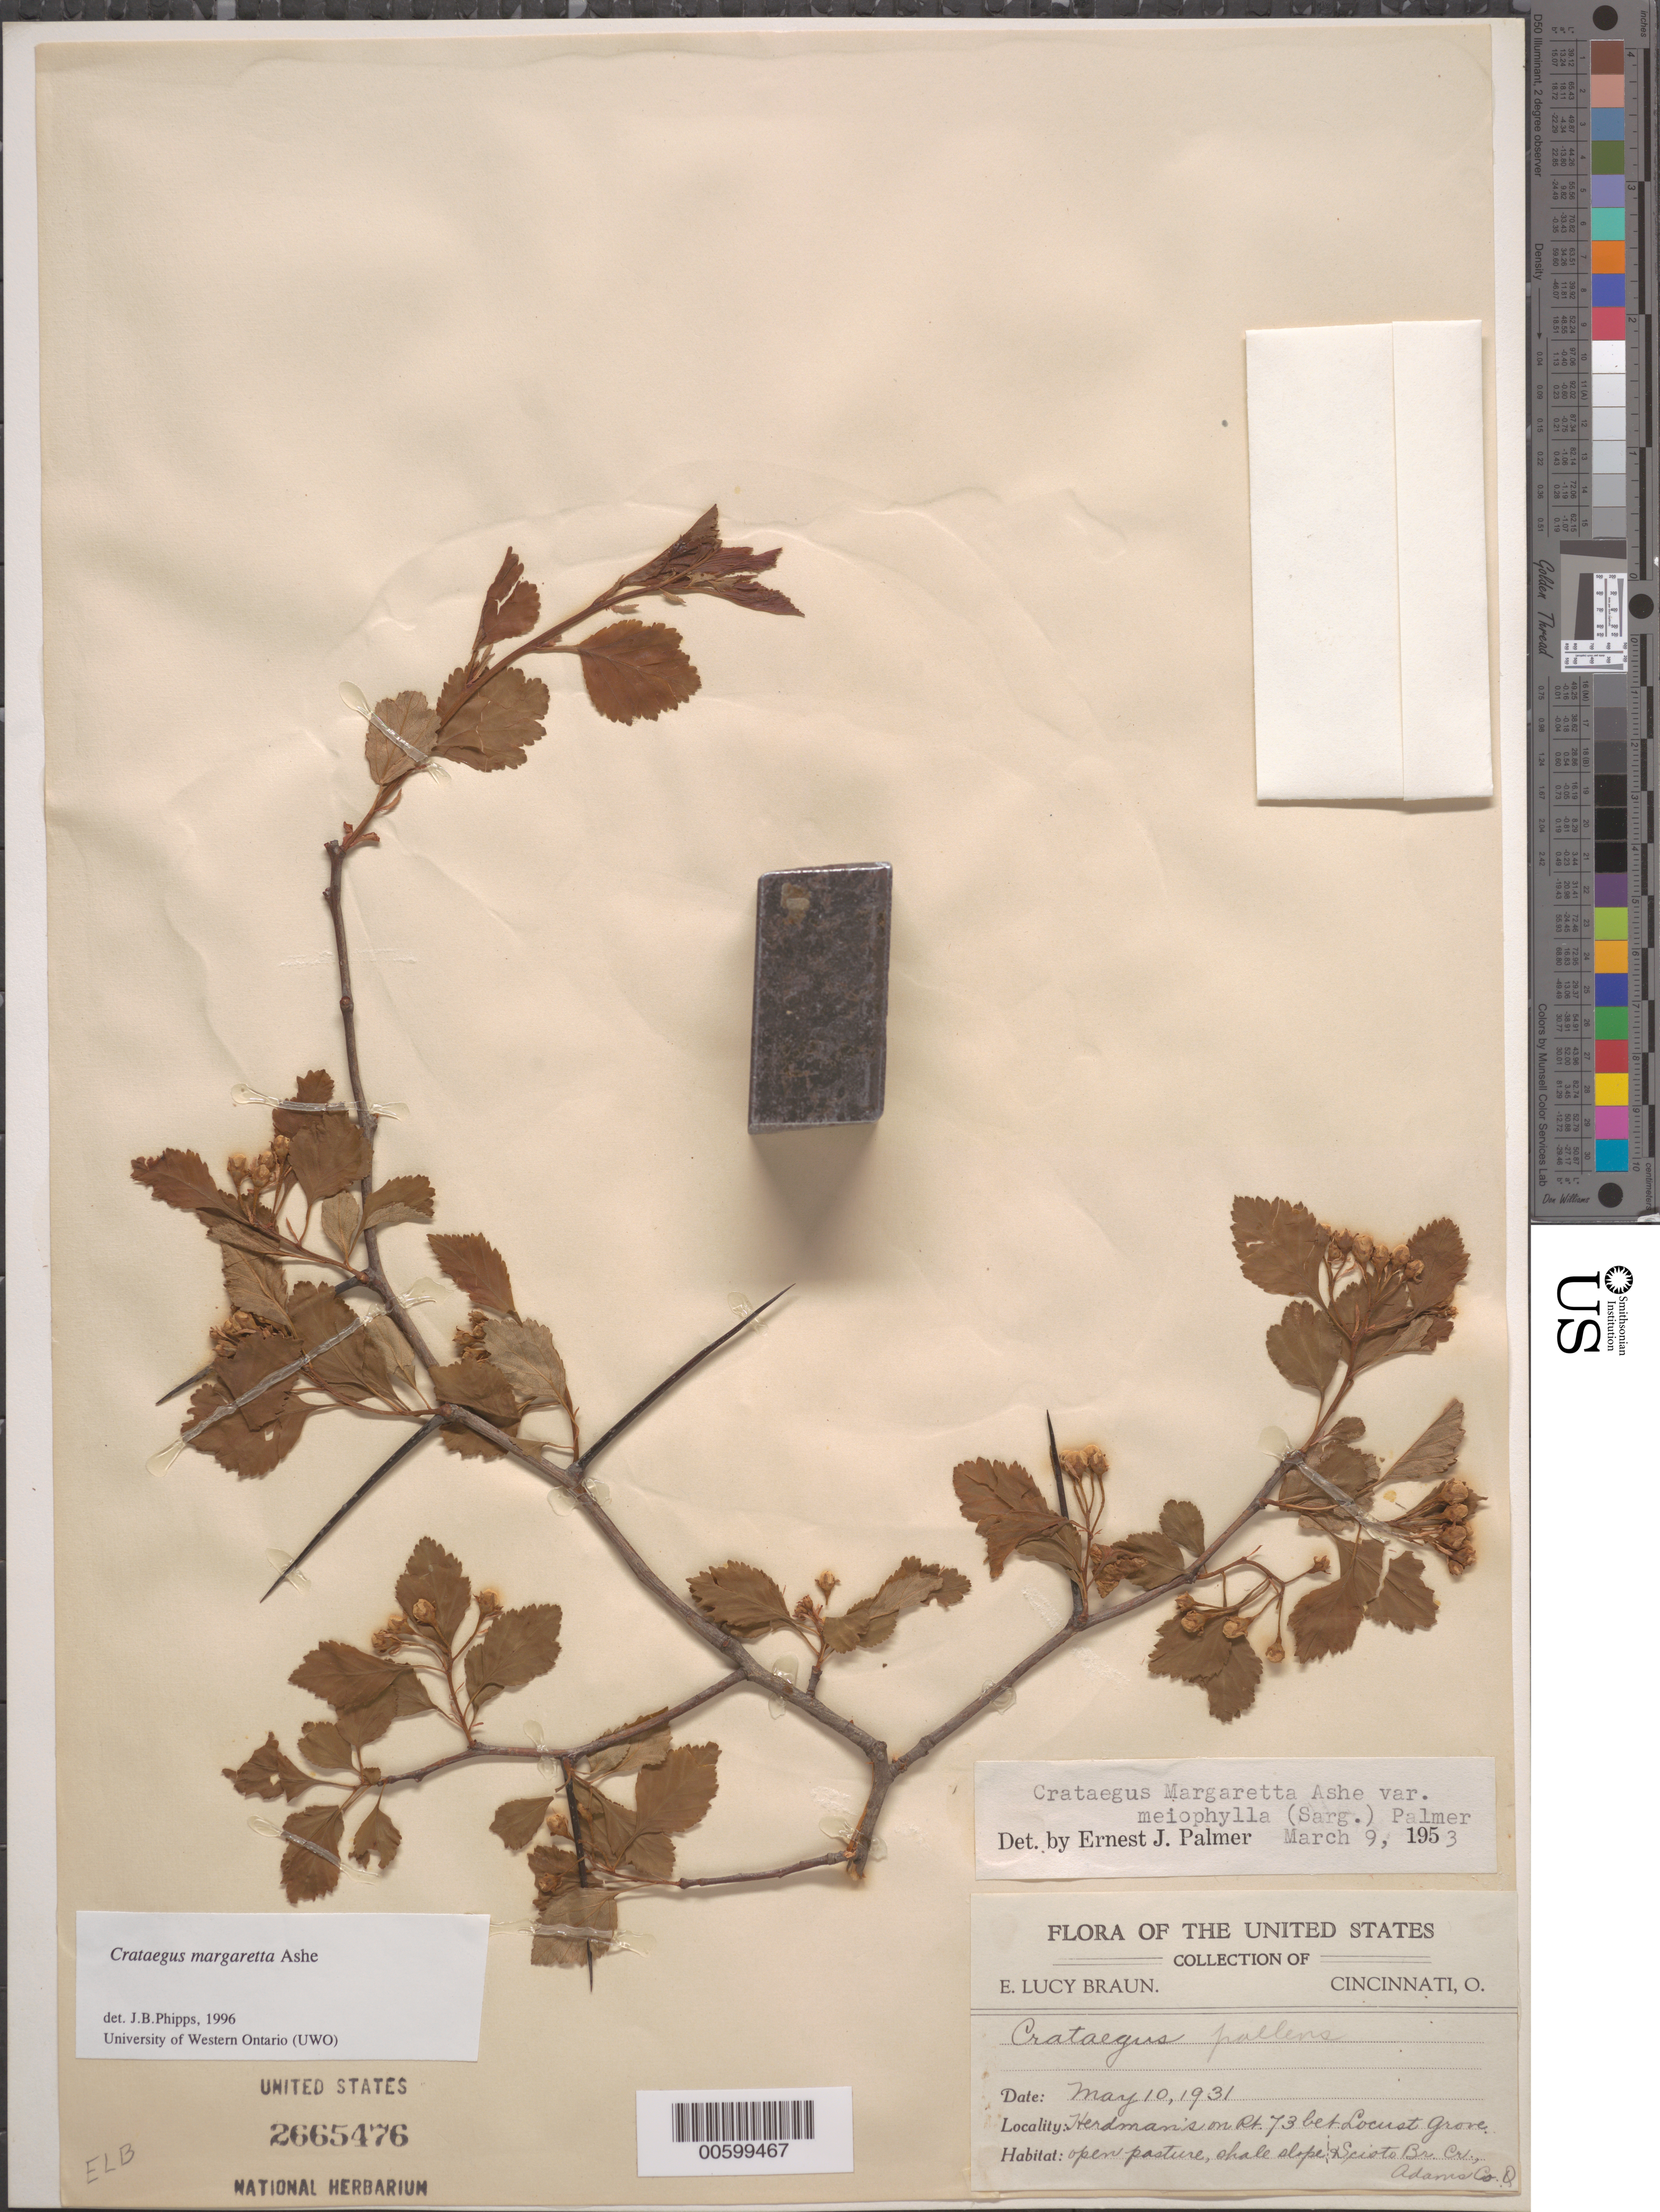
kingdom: Plantae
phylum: Tracheophyta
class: Magnoliopsida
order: Rosales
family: Rosaceae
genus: Crataegus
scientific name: Crataegus margarettae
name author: Ashe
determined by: Phipps, James B., (UWO), University of Western Ontario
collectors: E. L. Braun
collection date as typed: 10 May 1931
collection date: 1931-05-10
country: United States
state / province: Ohio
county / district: Adams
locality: Herdman's on Rt. 73 between Locust Grove & Scioto Br. Cr.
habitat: Open pasture, shale slope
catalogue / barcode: US 2665476